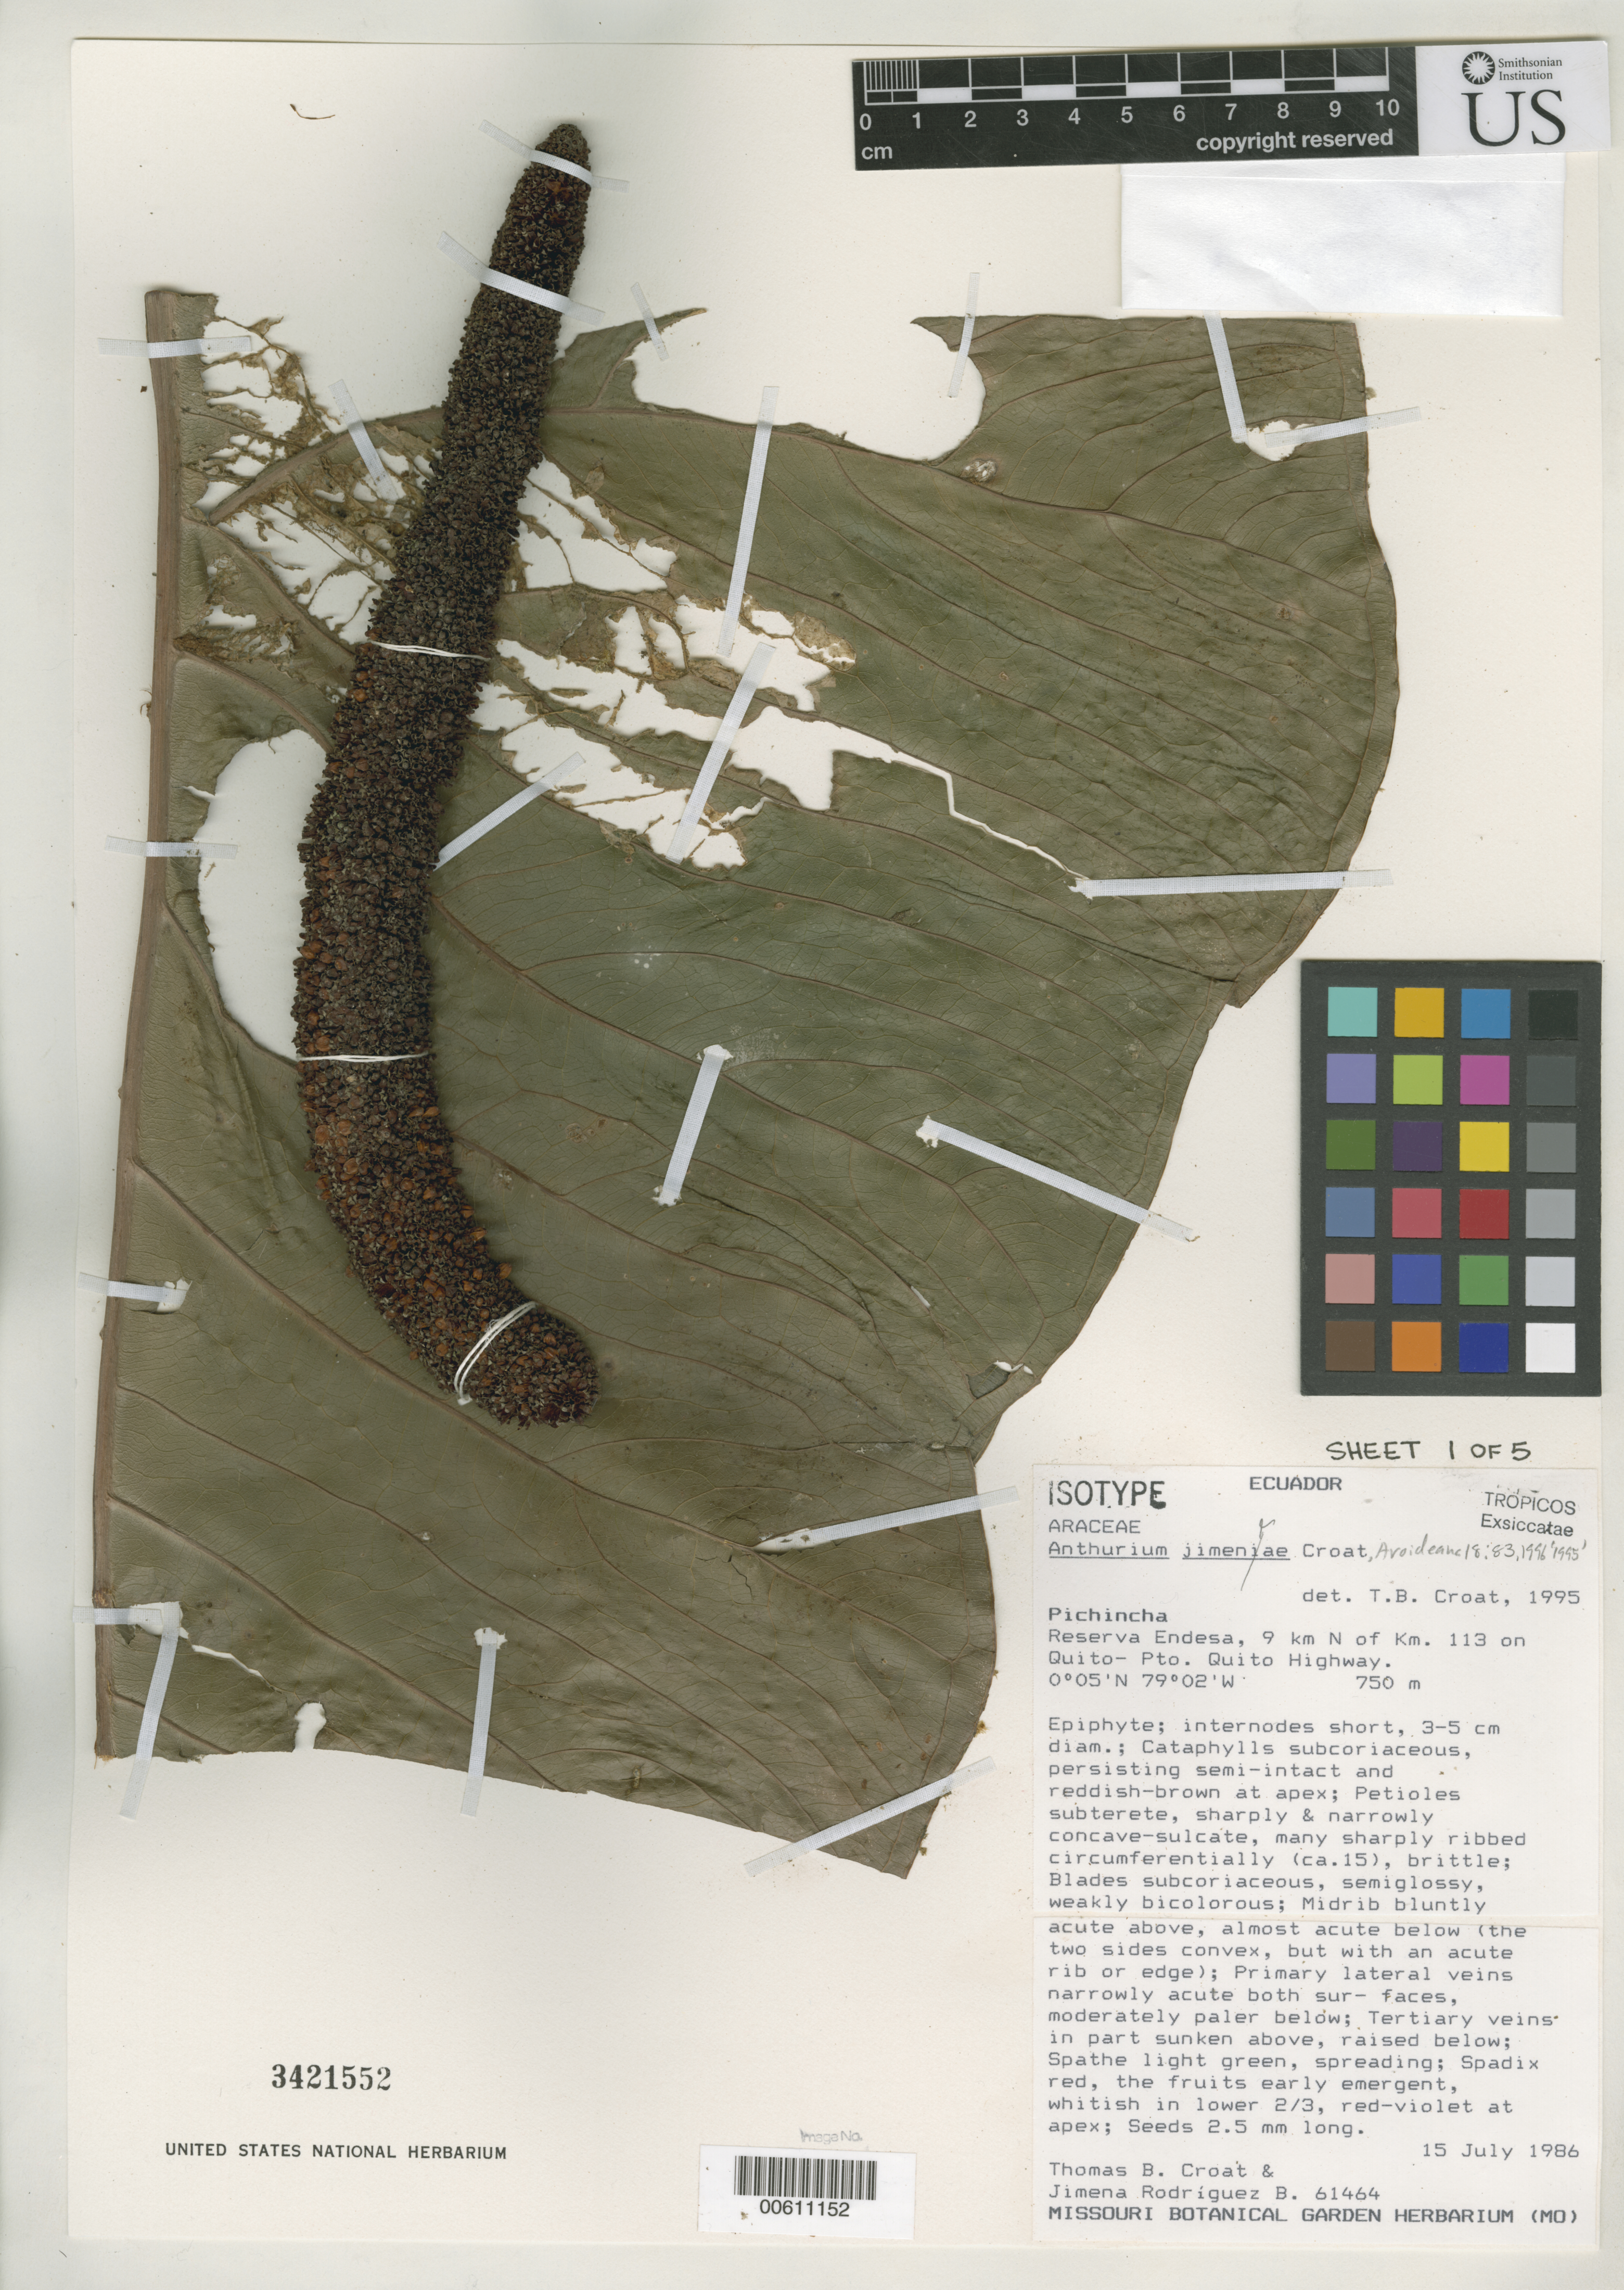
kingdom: Plantae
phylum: Tracheophyta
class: Liliopsida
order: Alismatales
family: Araceae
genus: Anthurium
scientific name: Anthurium jimenae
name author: Croat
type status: Isotype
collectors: T. B. Croat & J. Rodriguez B.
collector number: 61464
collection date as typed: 15 Jul 1986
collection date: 1986-07-15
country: Ecuador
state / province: Pichincha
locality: Reserva Endesa, N on Quito-Pto. Quito Highway.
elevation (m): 750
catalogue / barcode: US 3421552